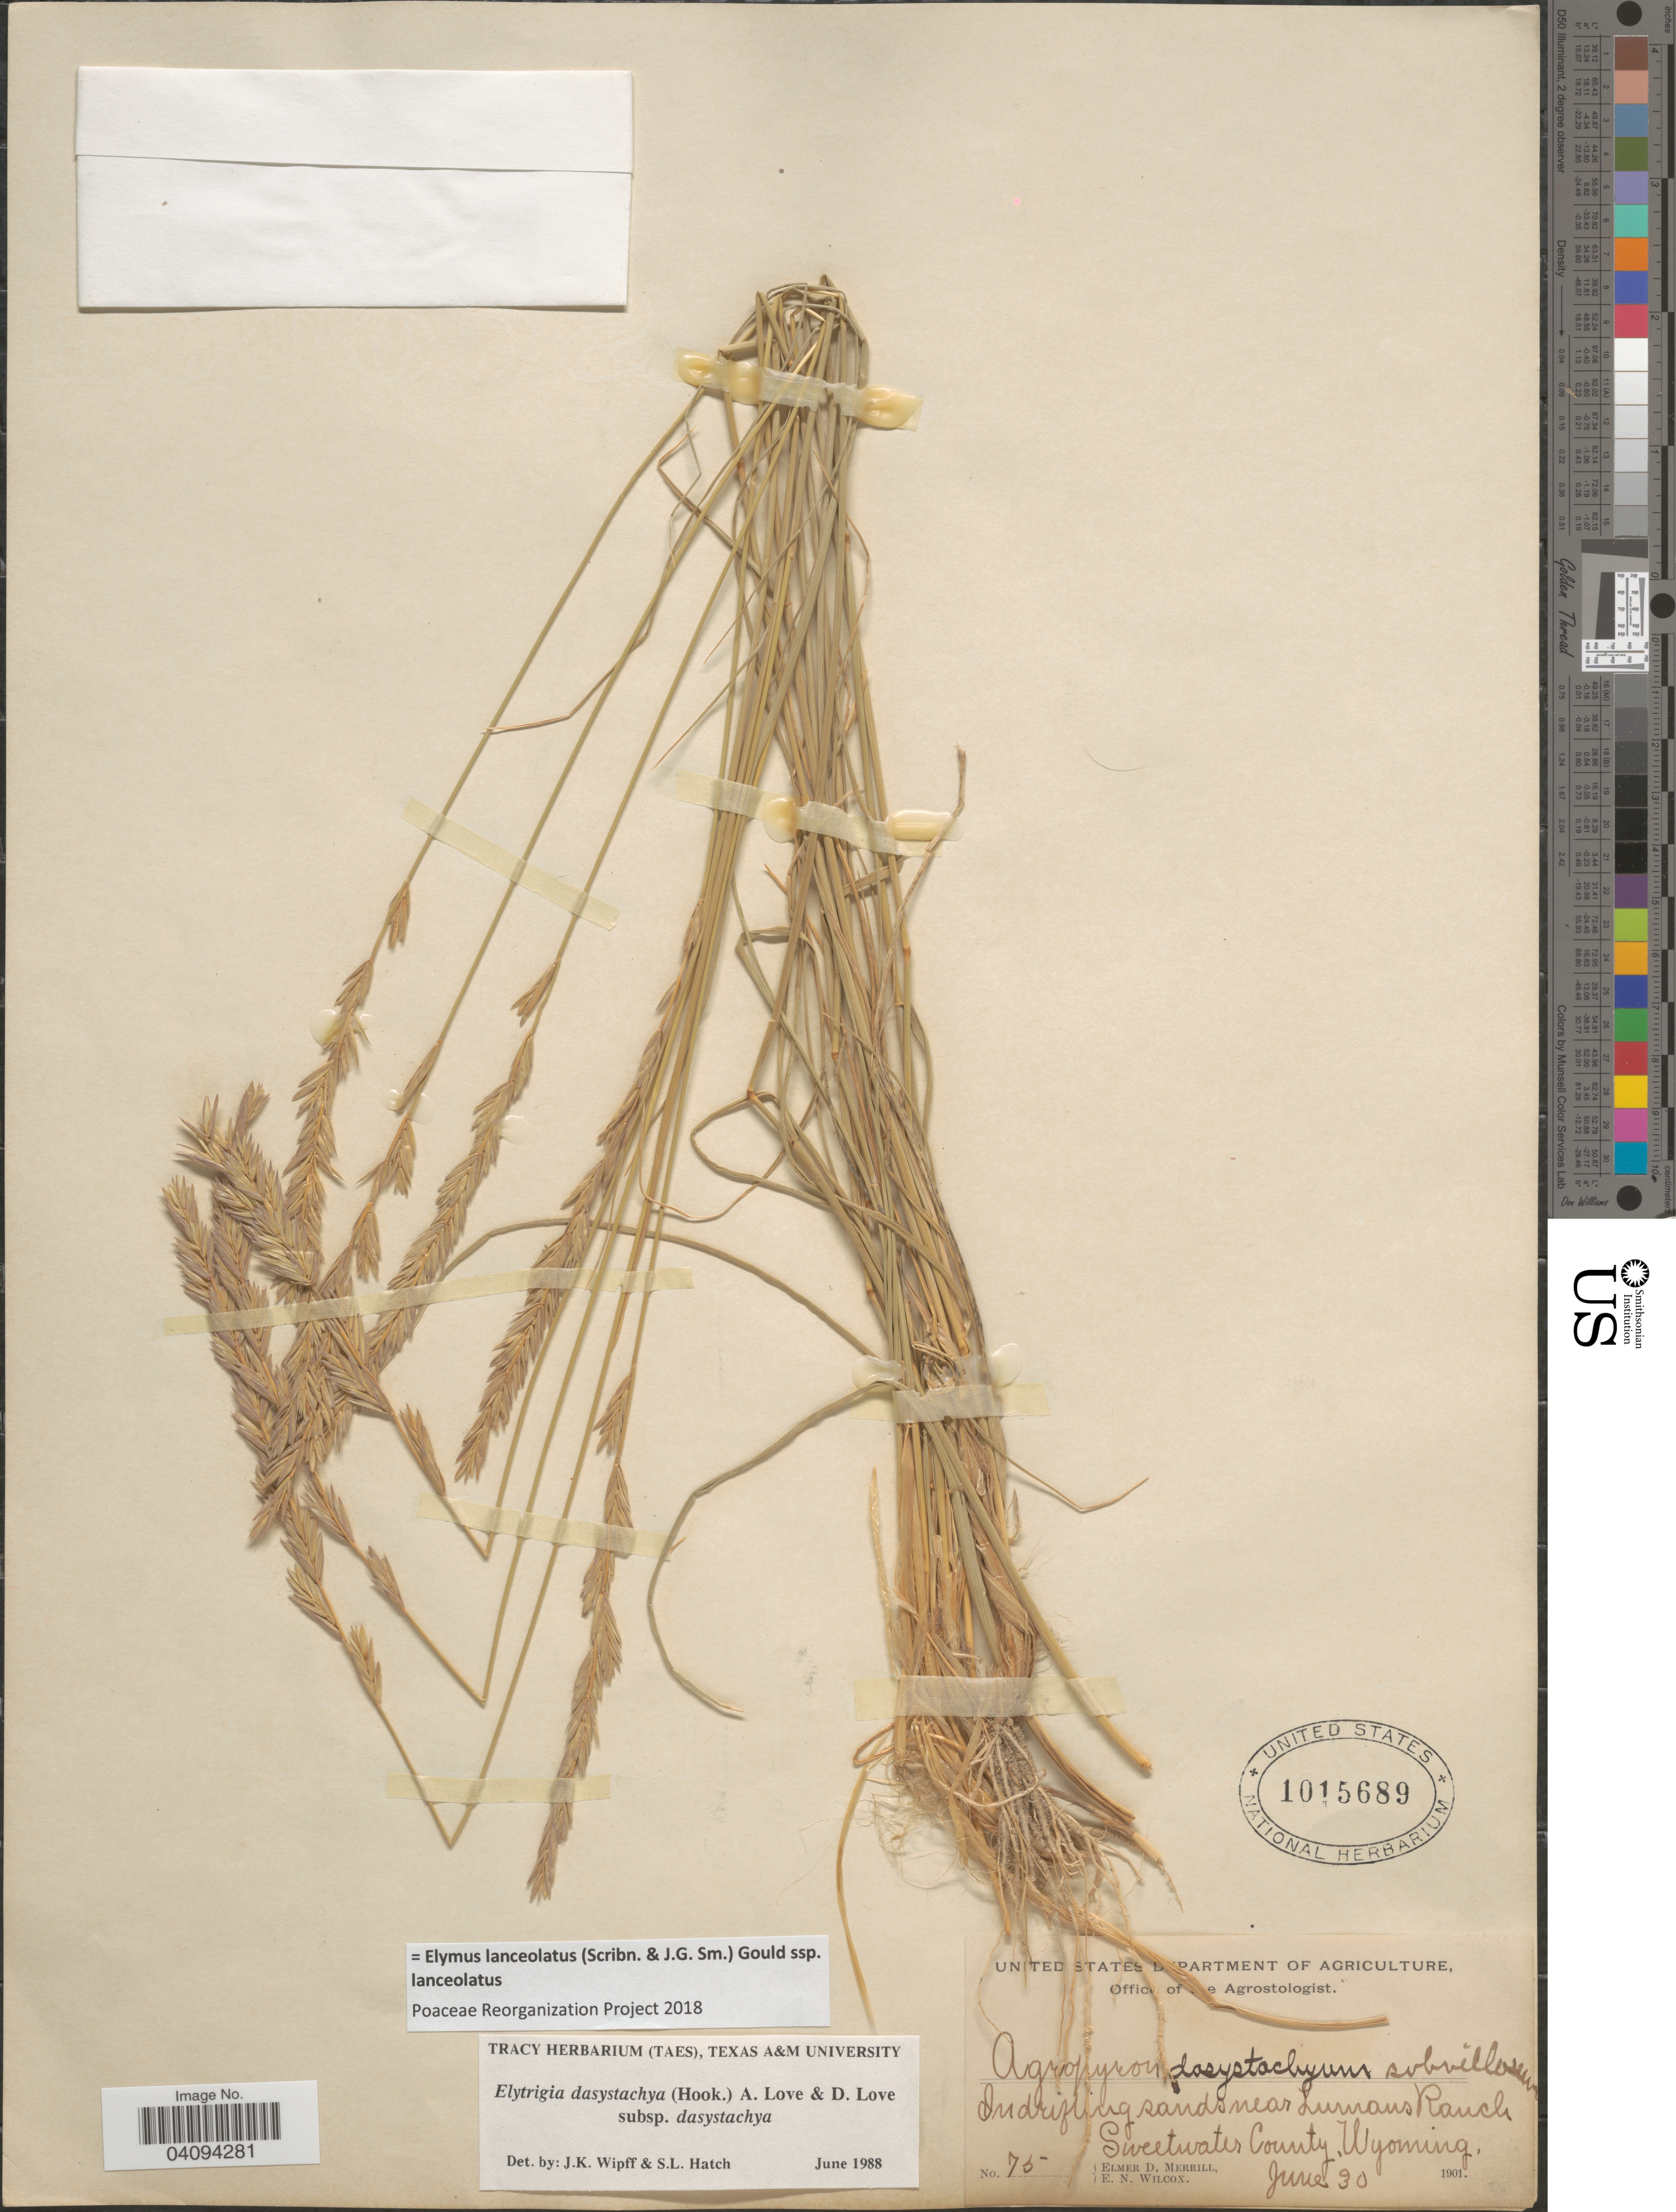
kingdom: Plantae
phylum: Tracheophyta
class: Liliopsida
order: Poales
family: Poaceae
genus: Elymus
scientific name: Elymus lanceolatus subsp. lanceolatus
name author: (Scribn. & J.G. Sm.) Gould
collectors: E. D. Merrill & E. Wilcox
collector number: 75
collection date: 1901-06-30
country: United States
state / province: Wyoming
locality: In drifting sands near Lumans Ranch. Sweetwater County.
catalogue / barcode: US 1015689